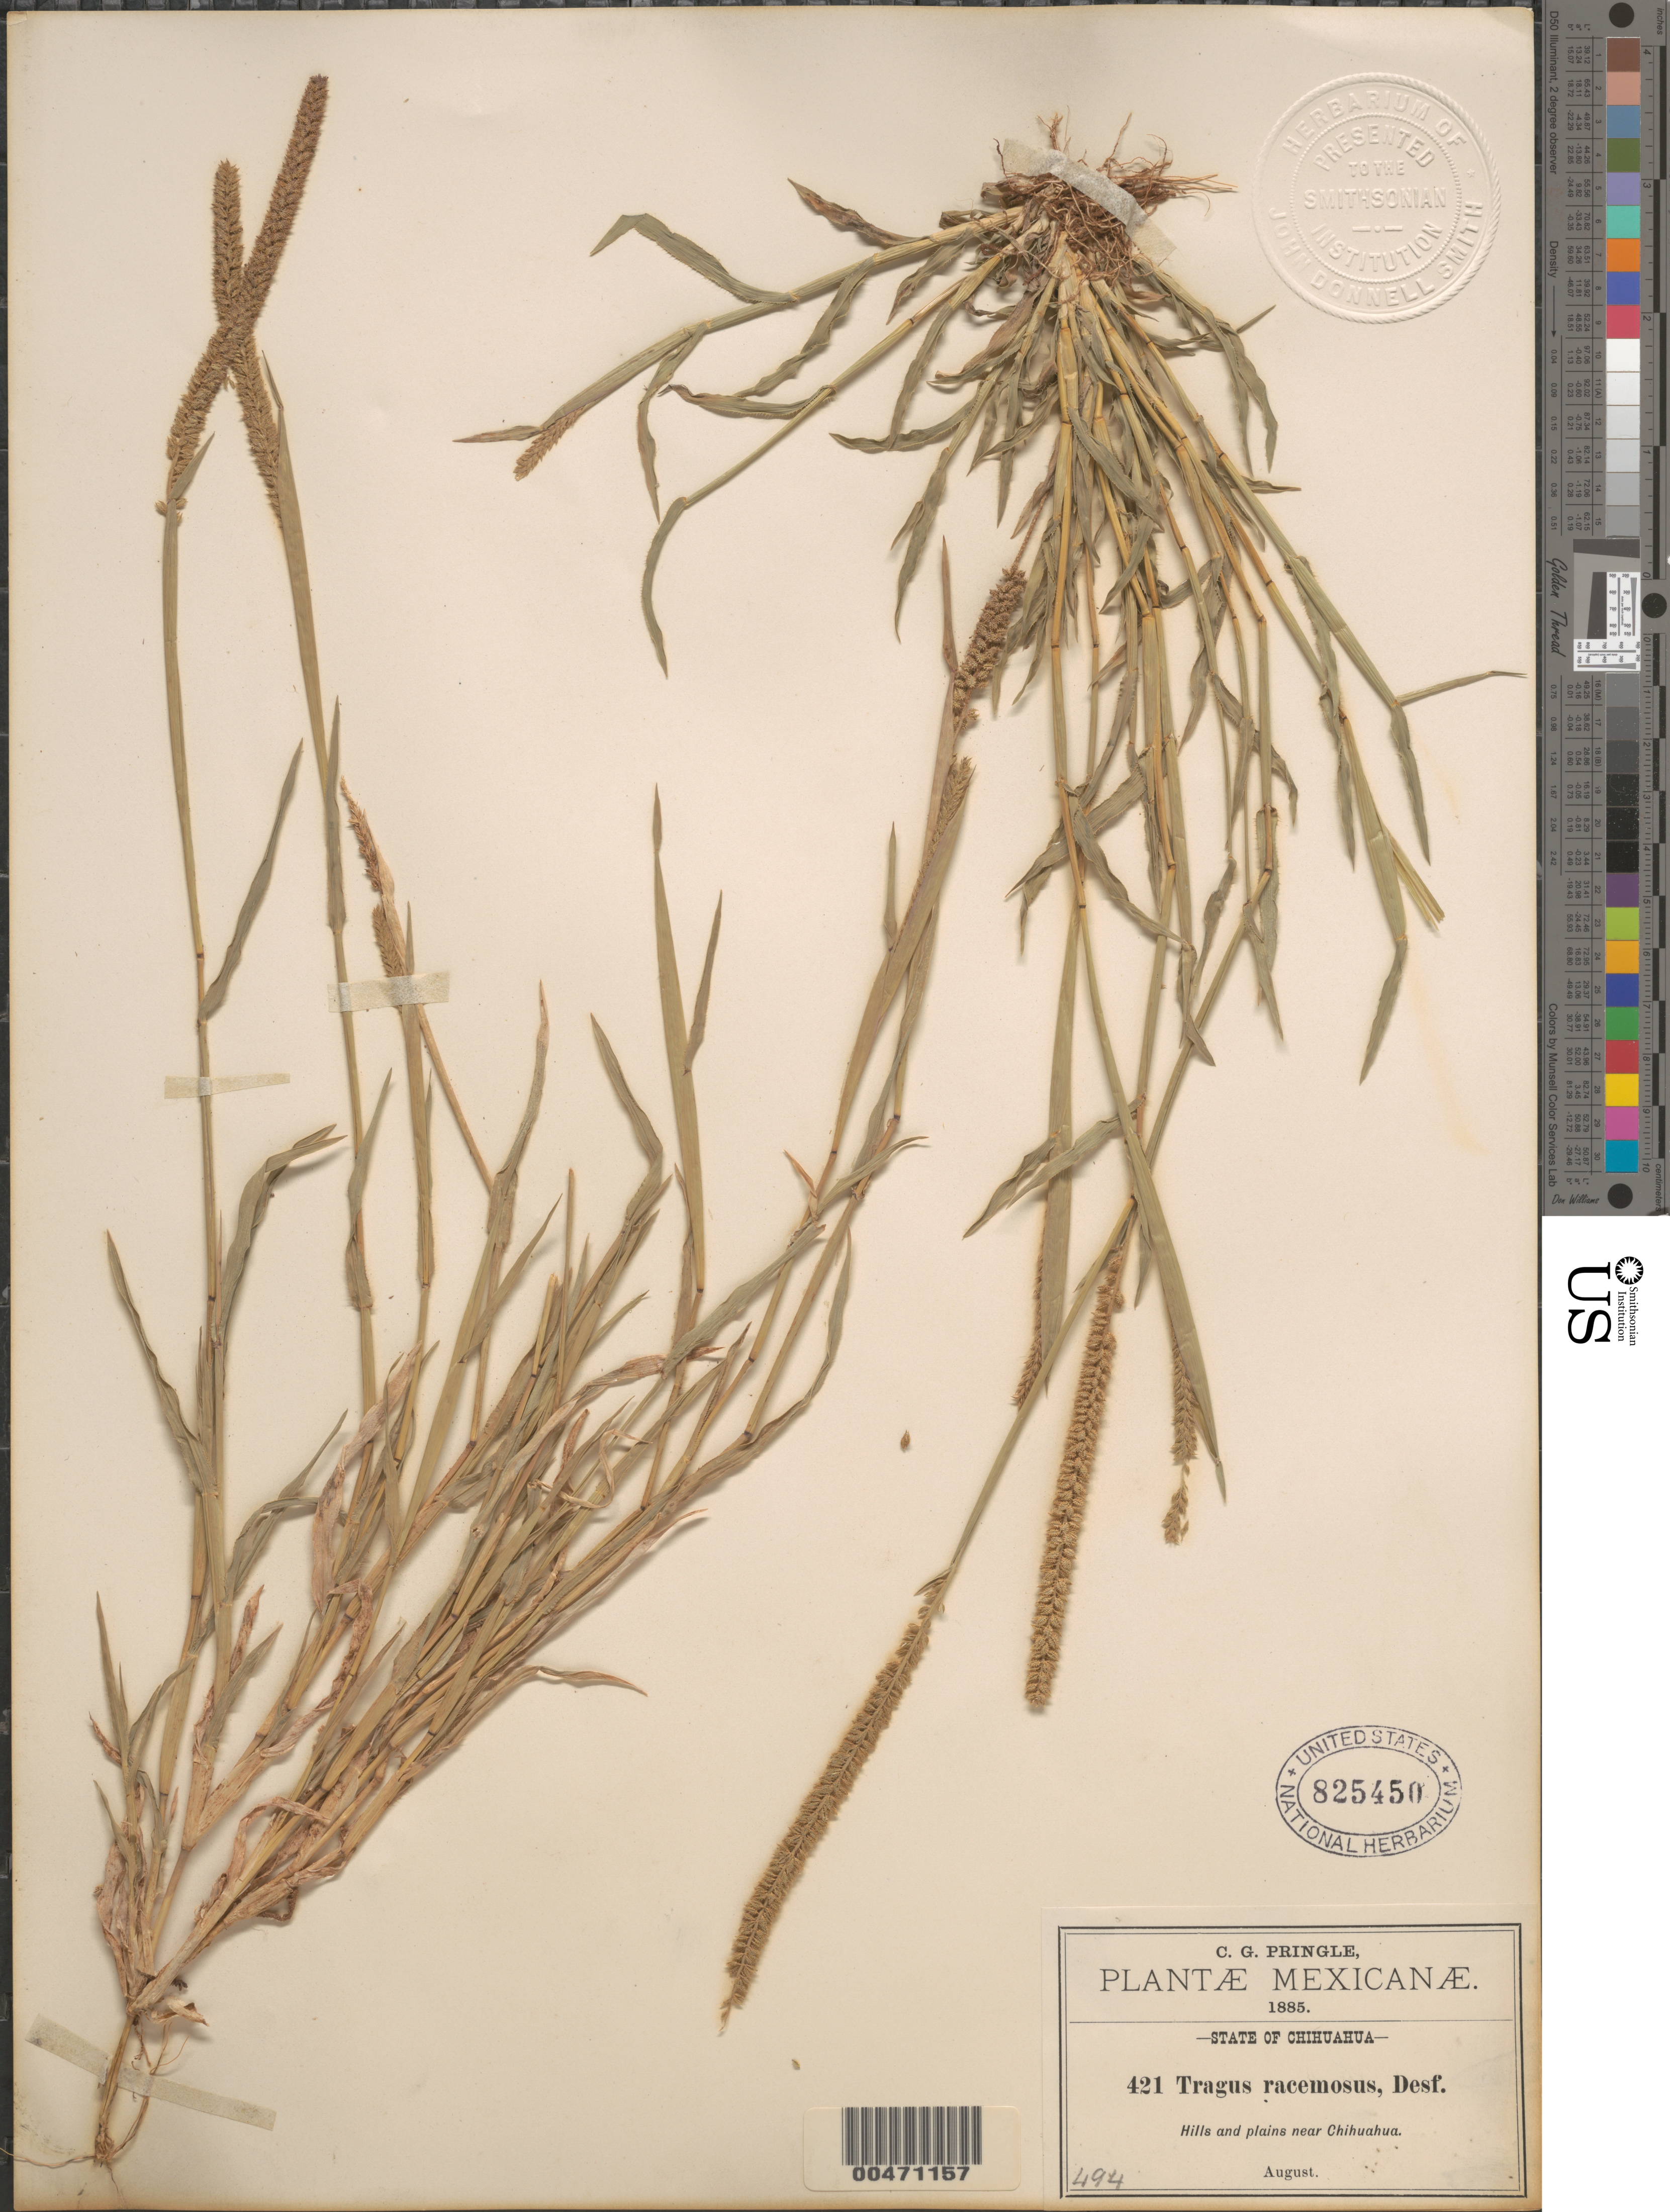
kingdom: Plantae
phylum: Tracheophyta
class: Liliopsida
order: Poales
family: Poaceae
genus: Tragus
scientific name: Tragus berteronianus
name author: Schult.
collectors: C. G. Pringle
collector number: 421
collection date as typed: Aug 1885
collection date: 1885-08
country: Mexico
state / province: Chihuahua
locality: Near Chihuahua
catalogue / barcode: US 825450